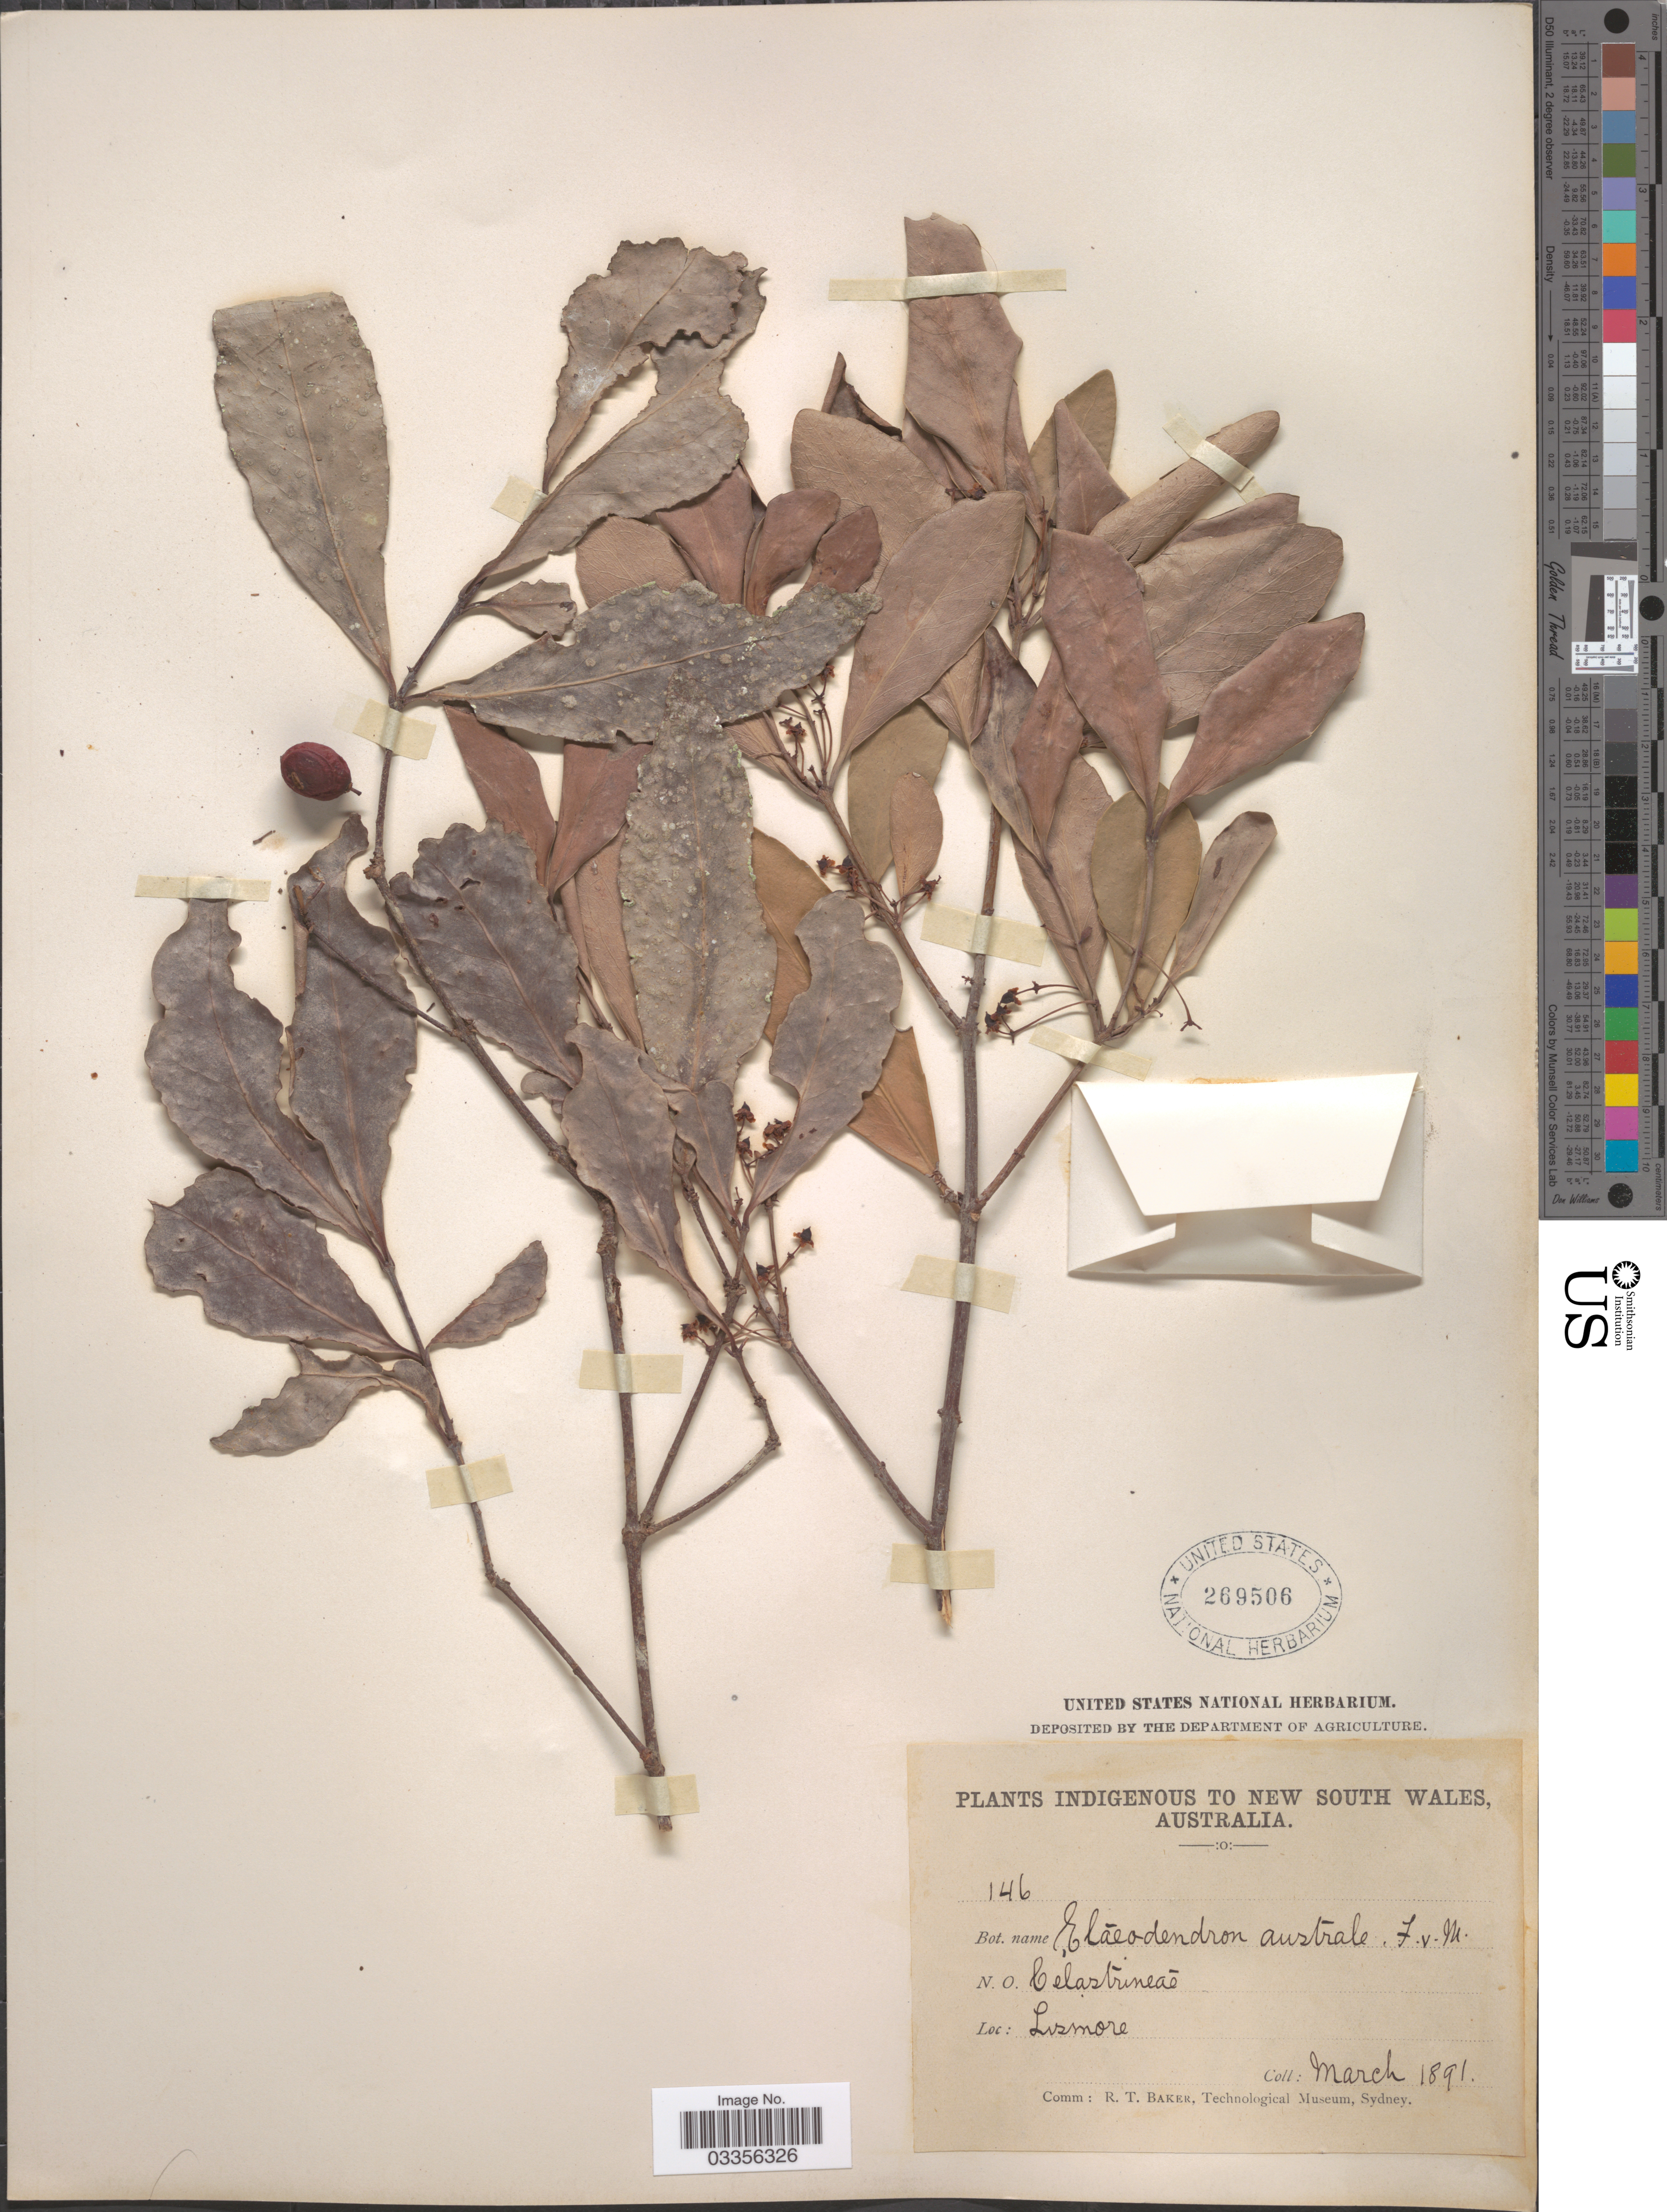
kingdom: Plantae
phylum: Tracheophyta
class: Magnoliopsida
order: Celastrales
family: Celastraceae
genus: Elaeodendron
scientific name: Elaeodendron australe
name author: Vent.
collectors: ex herb. United States National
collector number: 146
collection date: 1891-03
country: Australia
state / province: New South Wales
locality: Lismore.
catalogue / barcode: US 269506